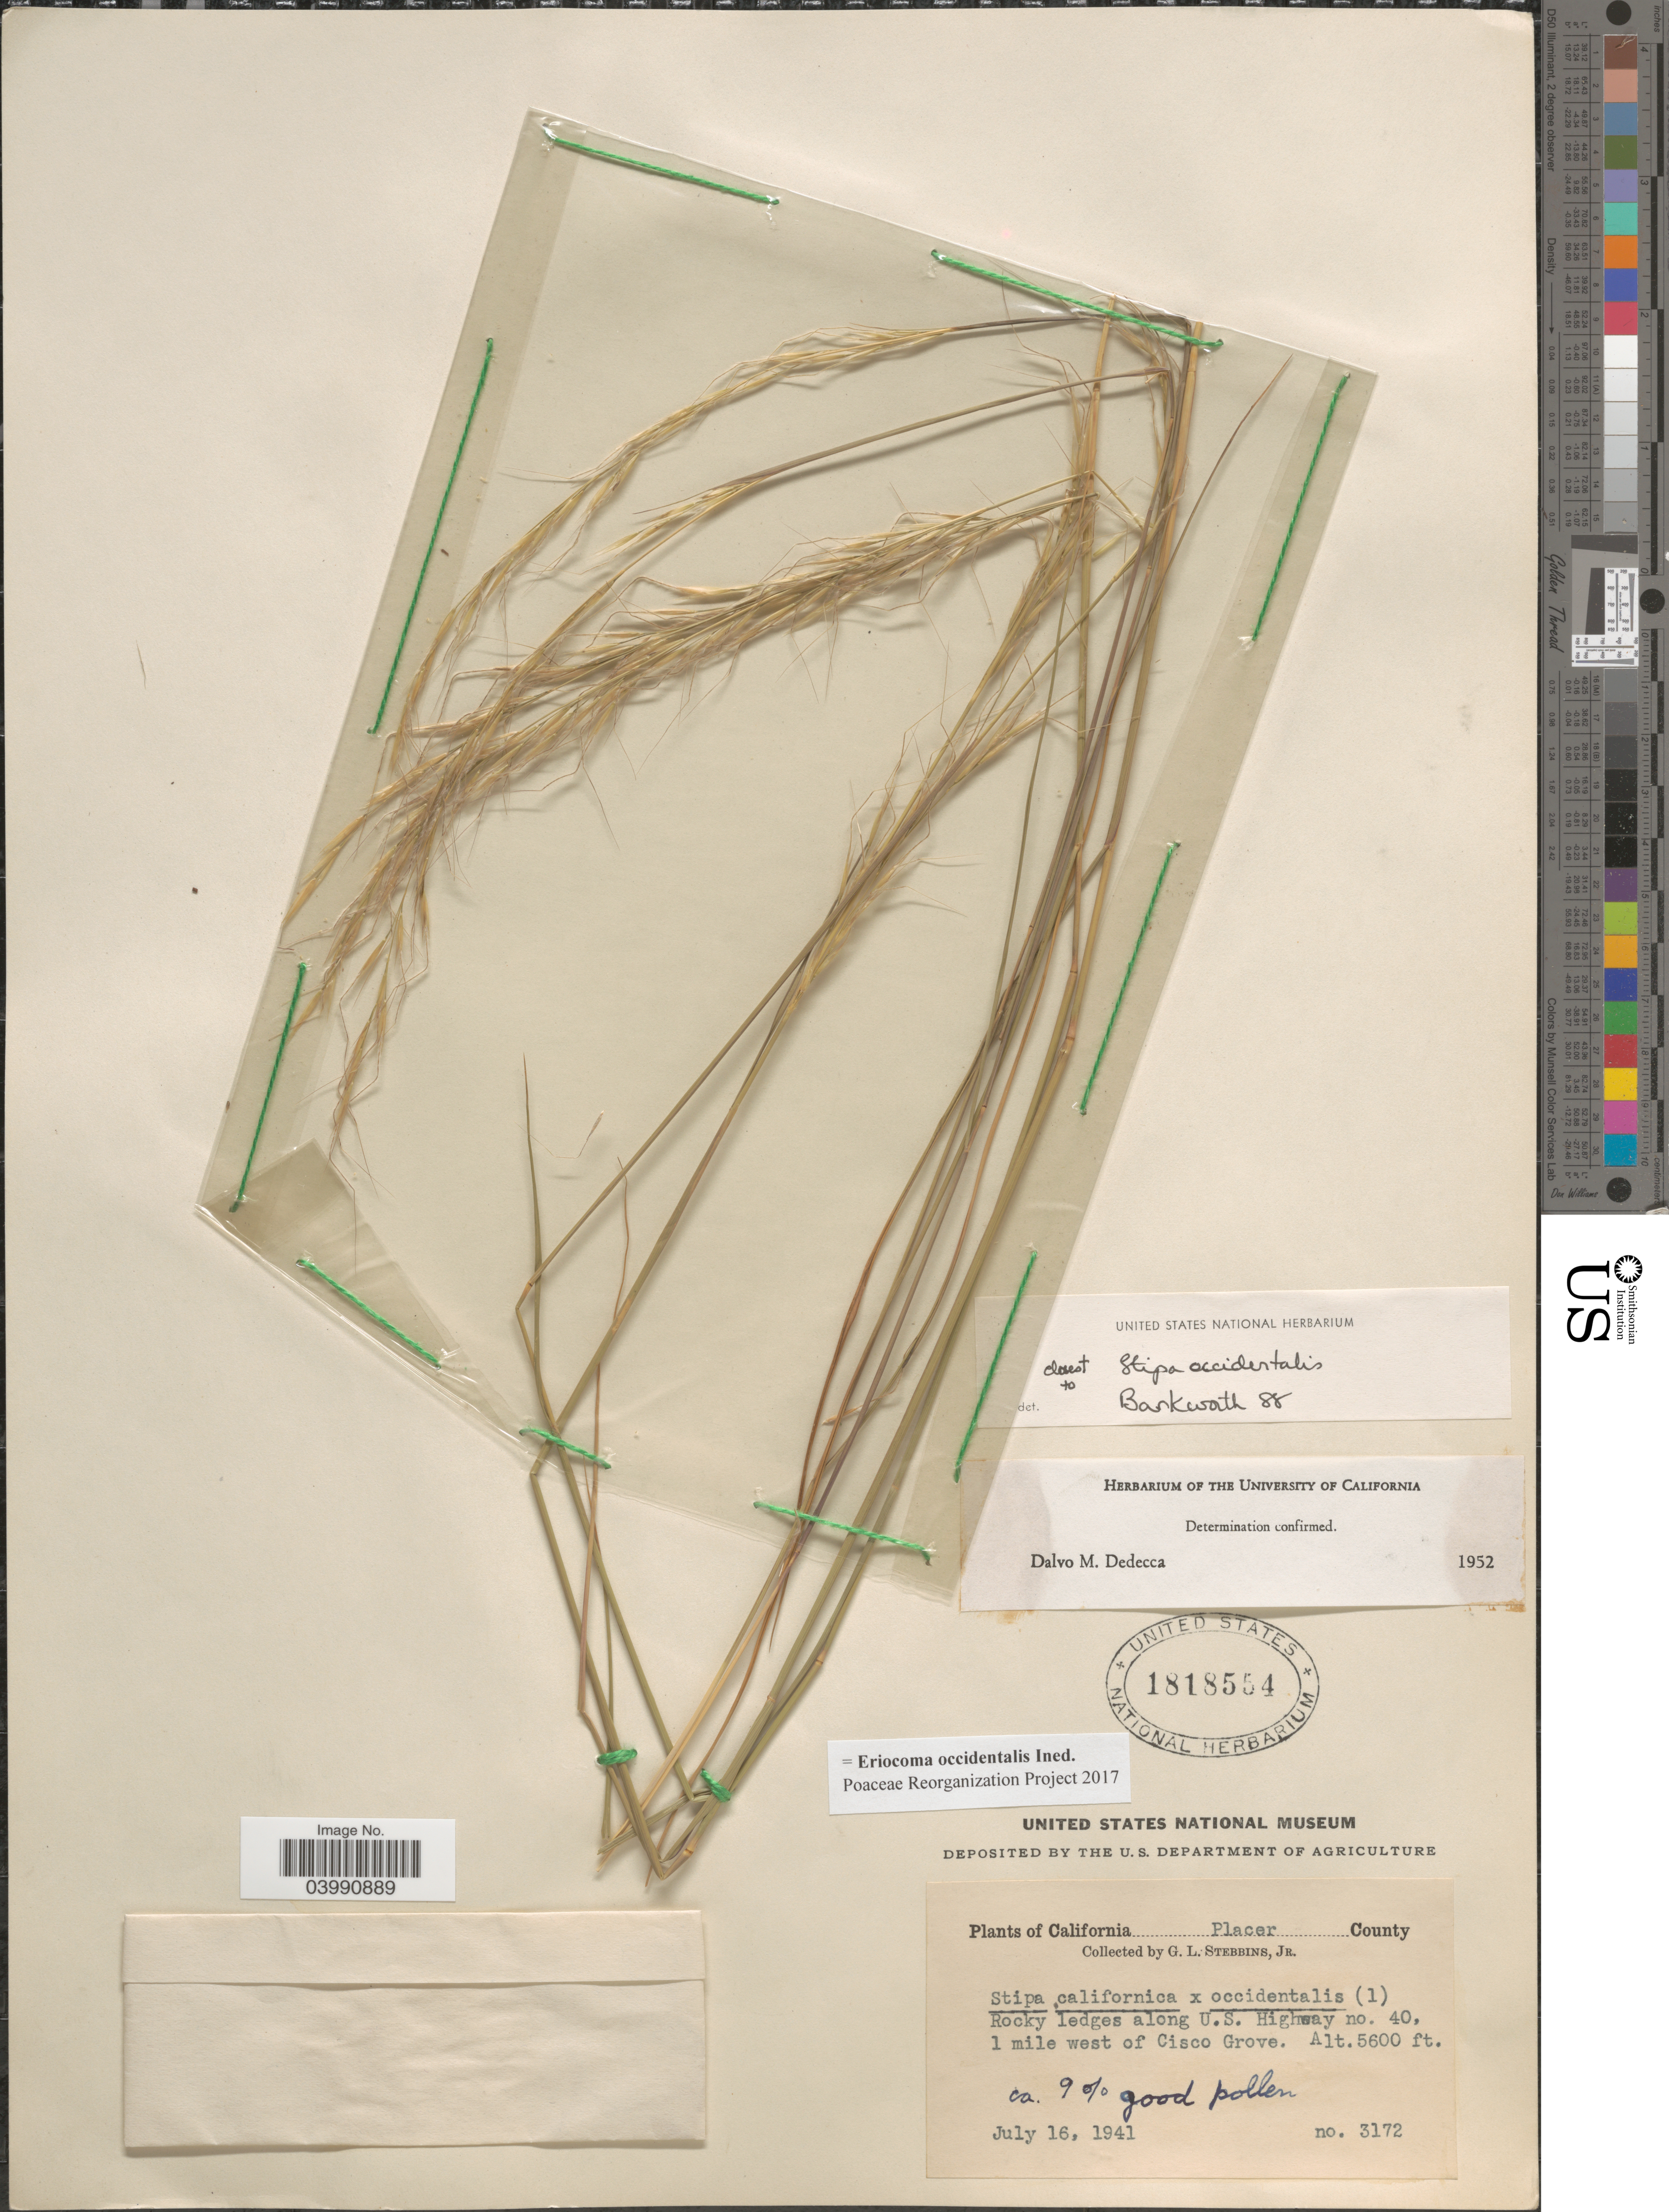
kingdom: Plantae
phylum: Tracheophyta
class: Liliopsida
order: Poales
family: Poaceae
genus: Eriocoma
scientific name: Eriocoma occidentalis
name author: (Thurb. ex S. Watson) Romasch.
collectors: G. L. Stebbins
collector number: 3172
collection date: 1941-07-16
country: United States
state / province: California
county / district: Placer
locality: Placer County. Rocky ledges along U.S. Highway no. 40, 1 mile west of Cisco Grove.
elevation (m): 1707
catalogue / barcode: US 1818554